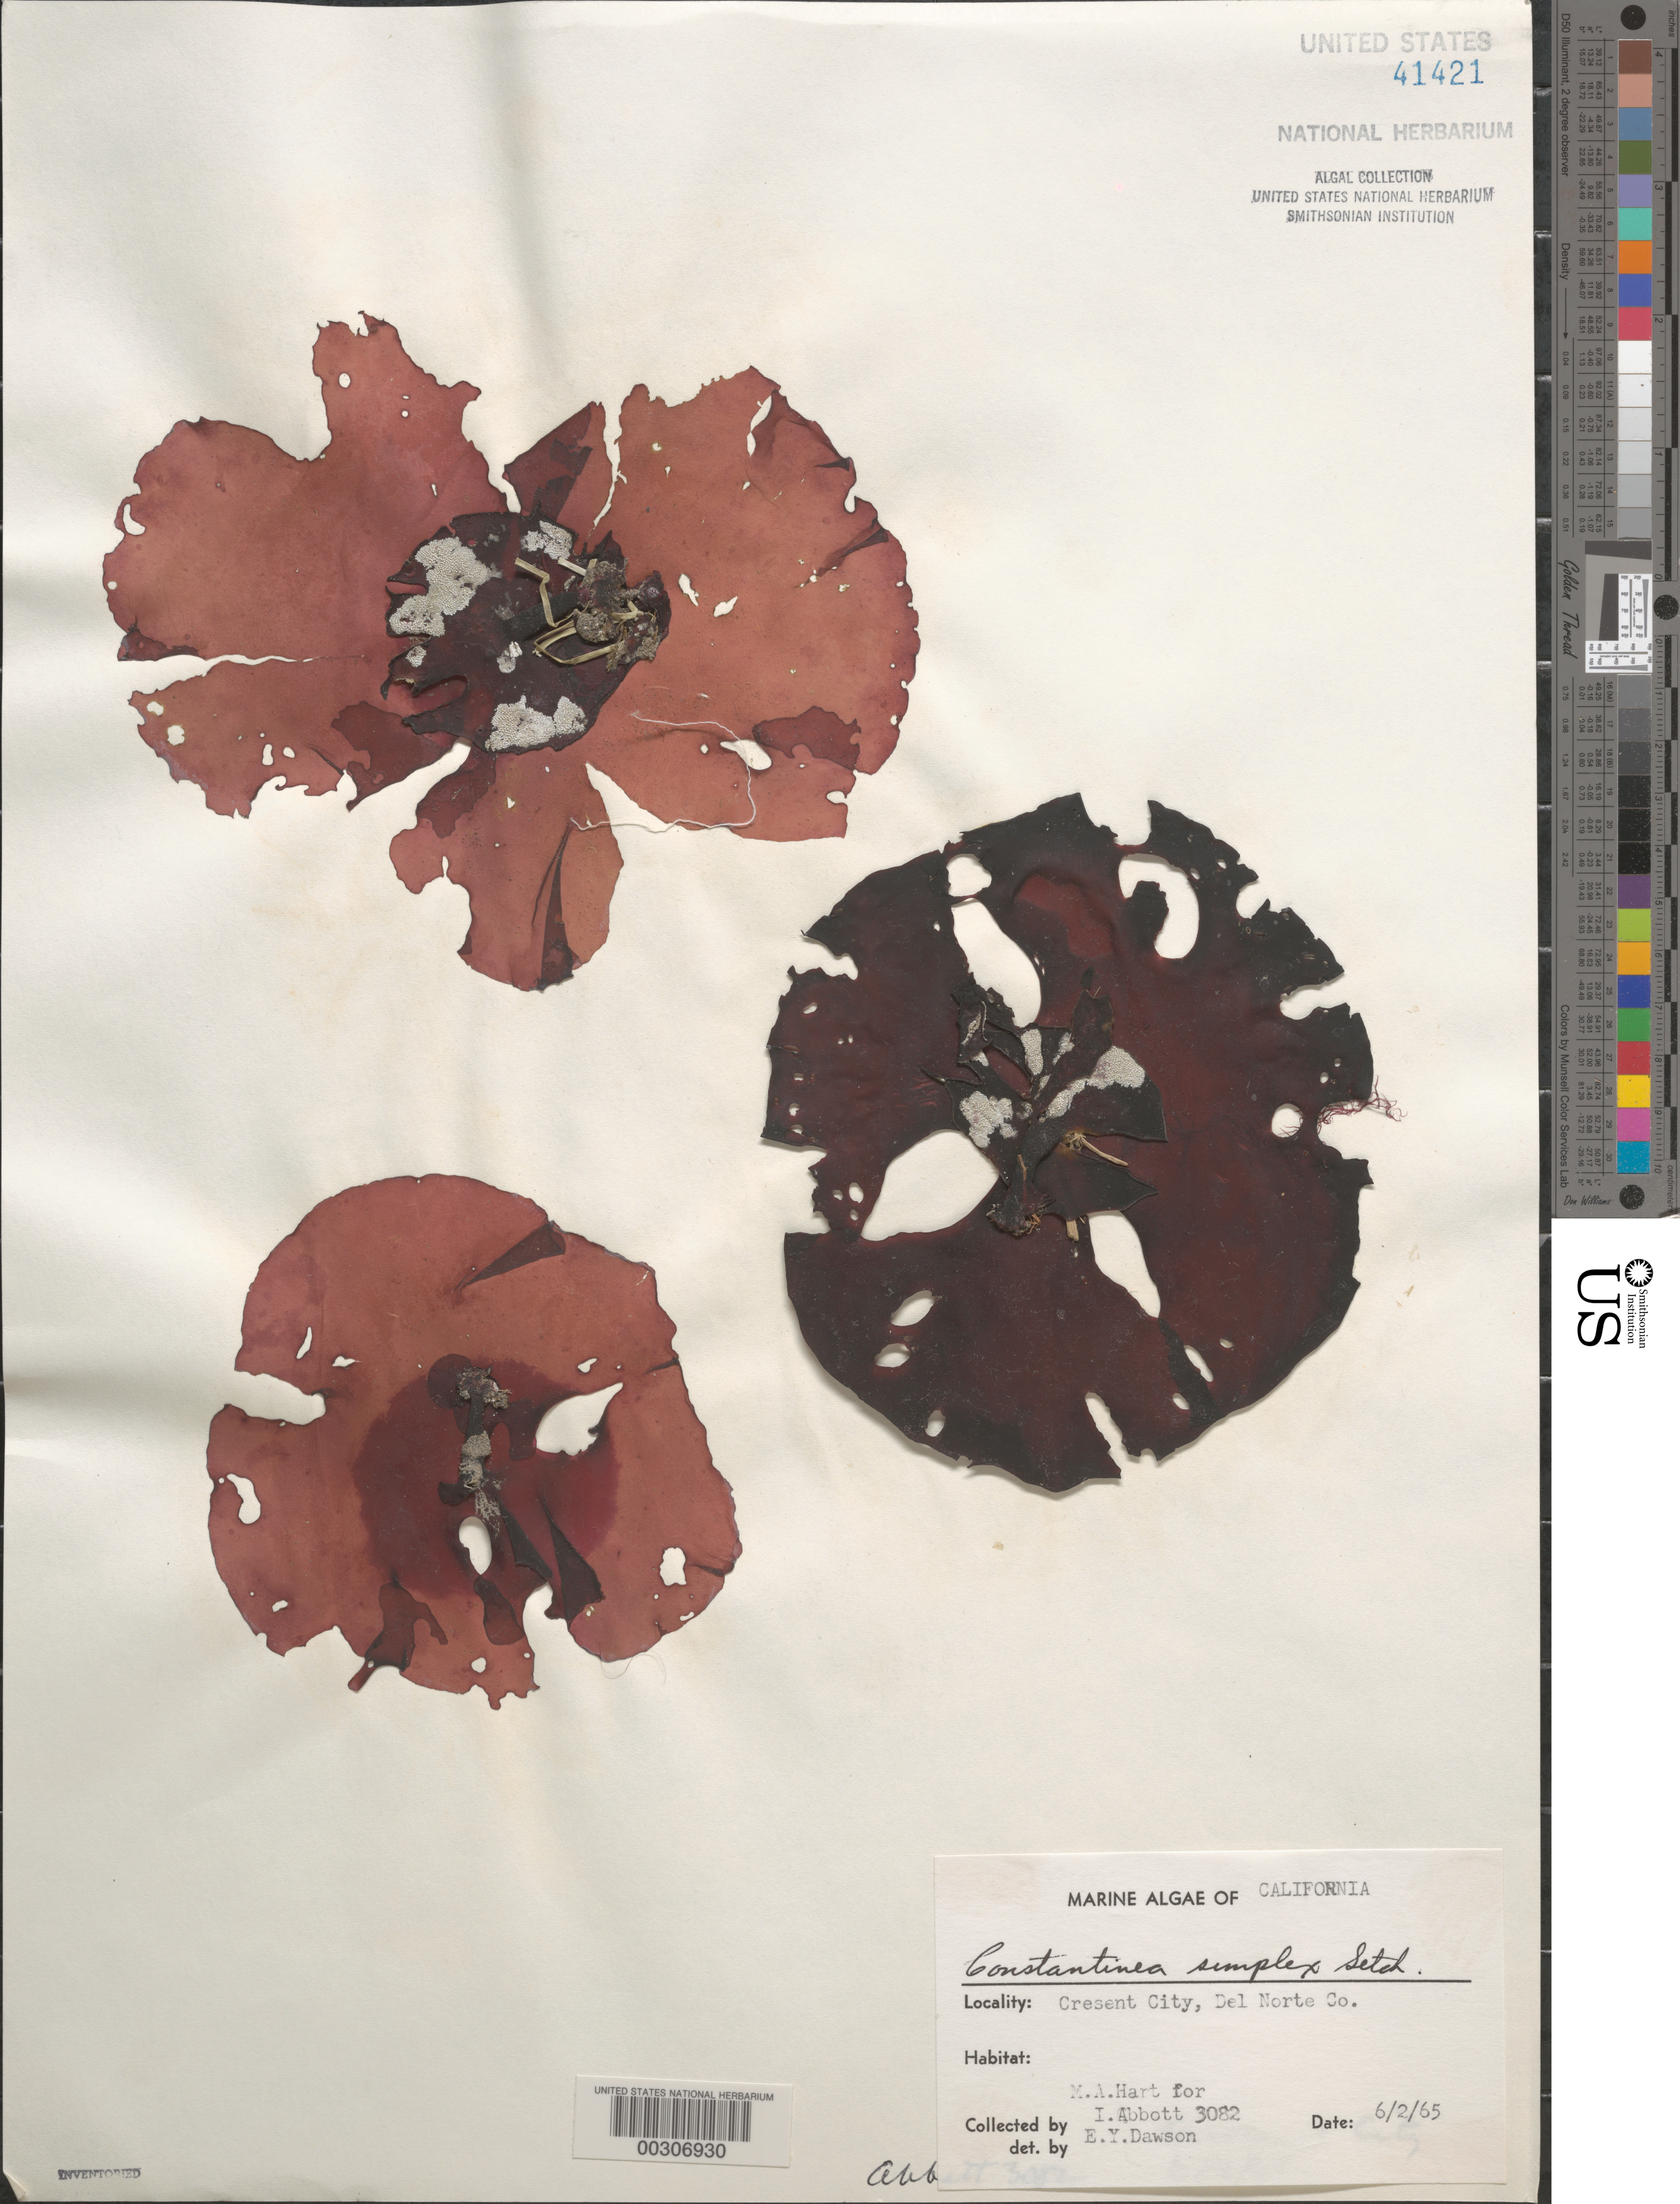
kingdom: Plantae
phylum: Rhodophyta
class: Florideophyceae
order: Gigartinales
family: Dumontiaceae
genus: Constantinea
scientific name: Constantinea simplex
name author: Setch.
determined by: Dawson, E. Y.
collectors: M. A. Hart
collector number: IAA 3082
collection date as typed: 02 Jun 1965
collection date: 1965-06-02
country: United States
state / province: California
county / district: Del Norte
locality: Crescent City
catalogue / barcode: US 41421